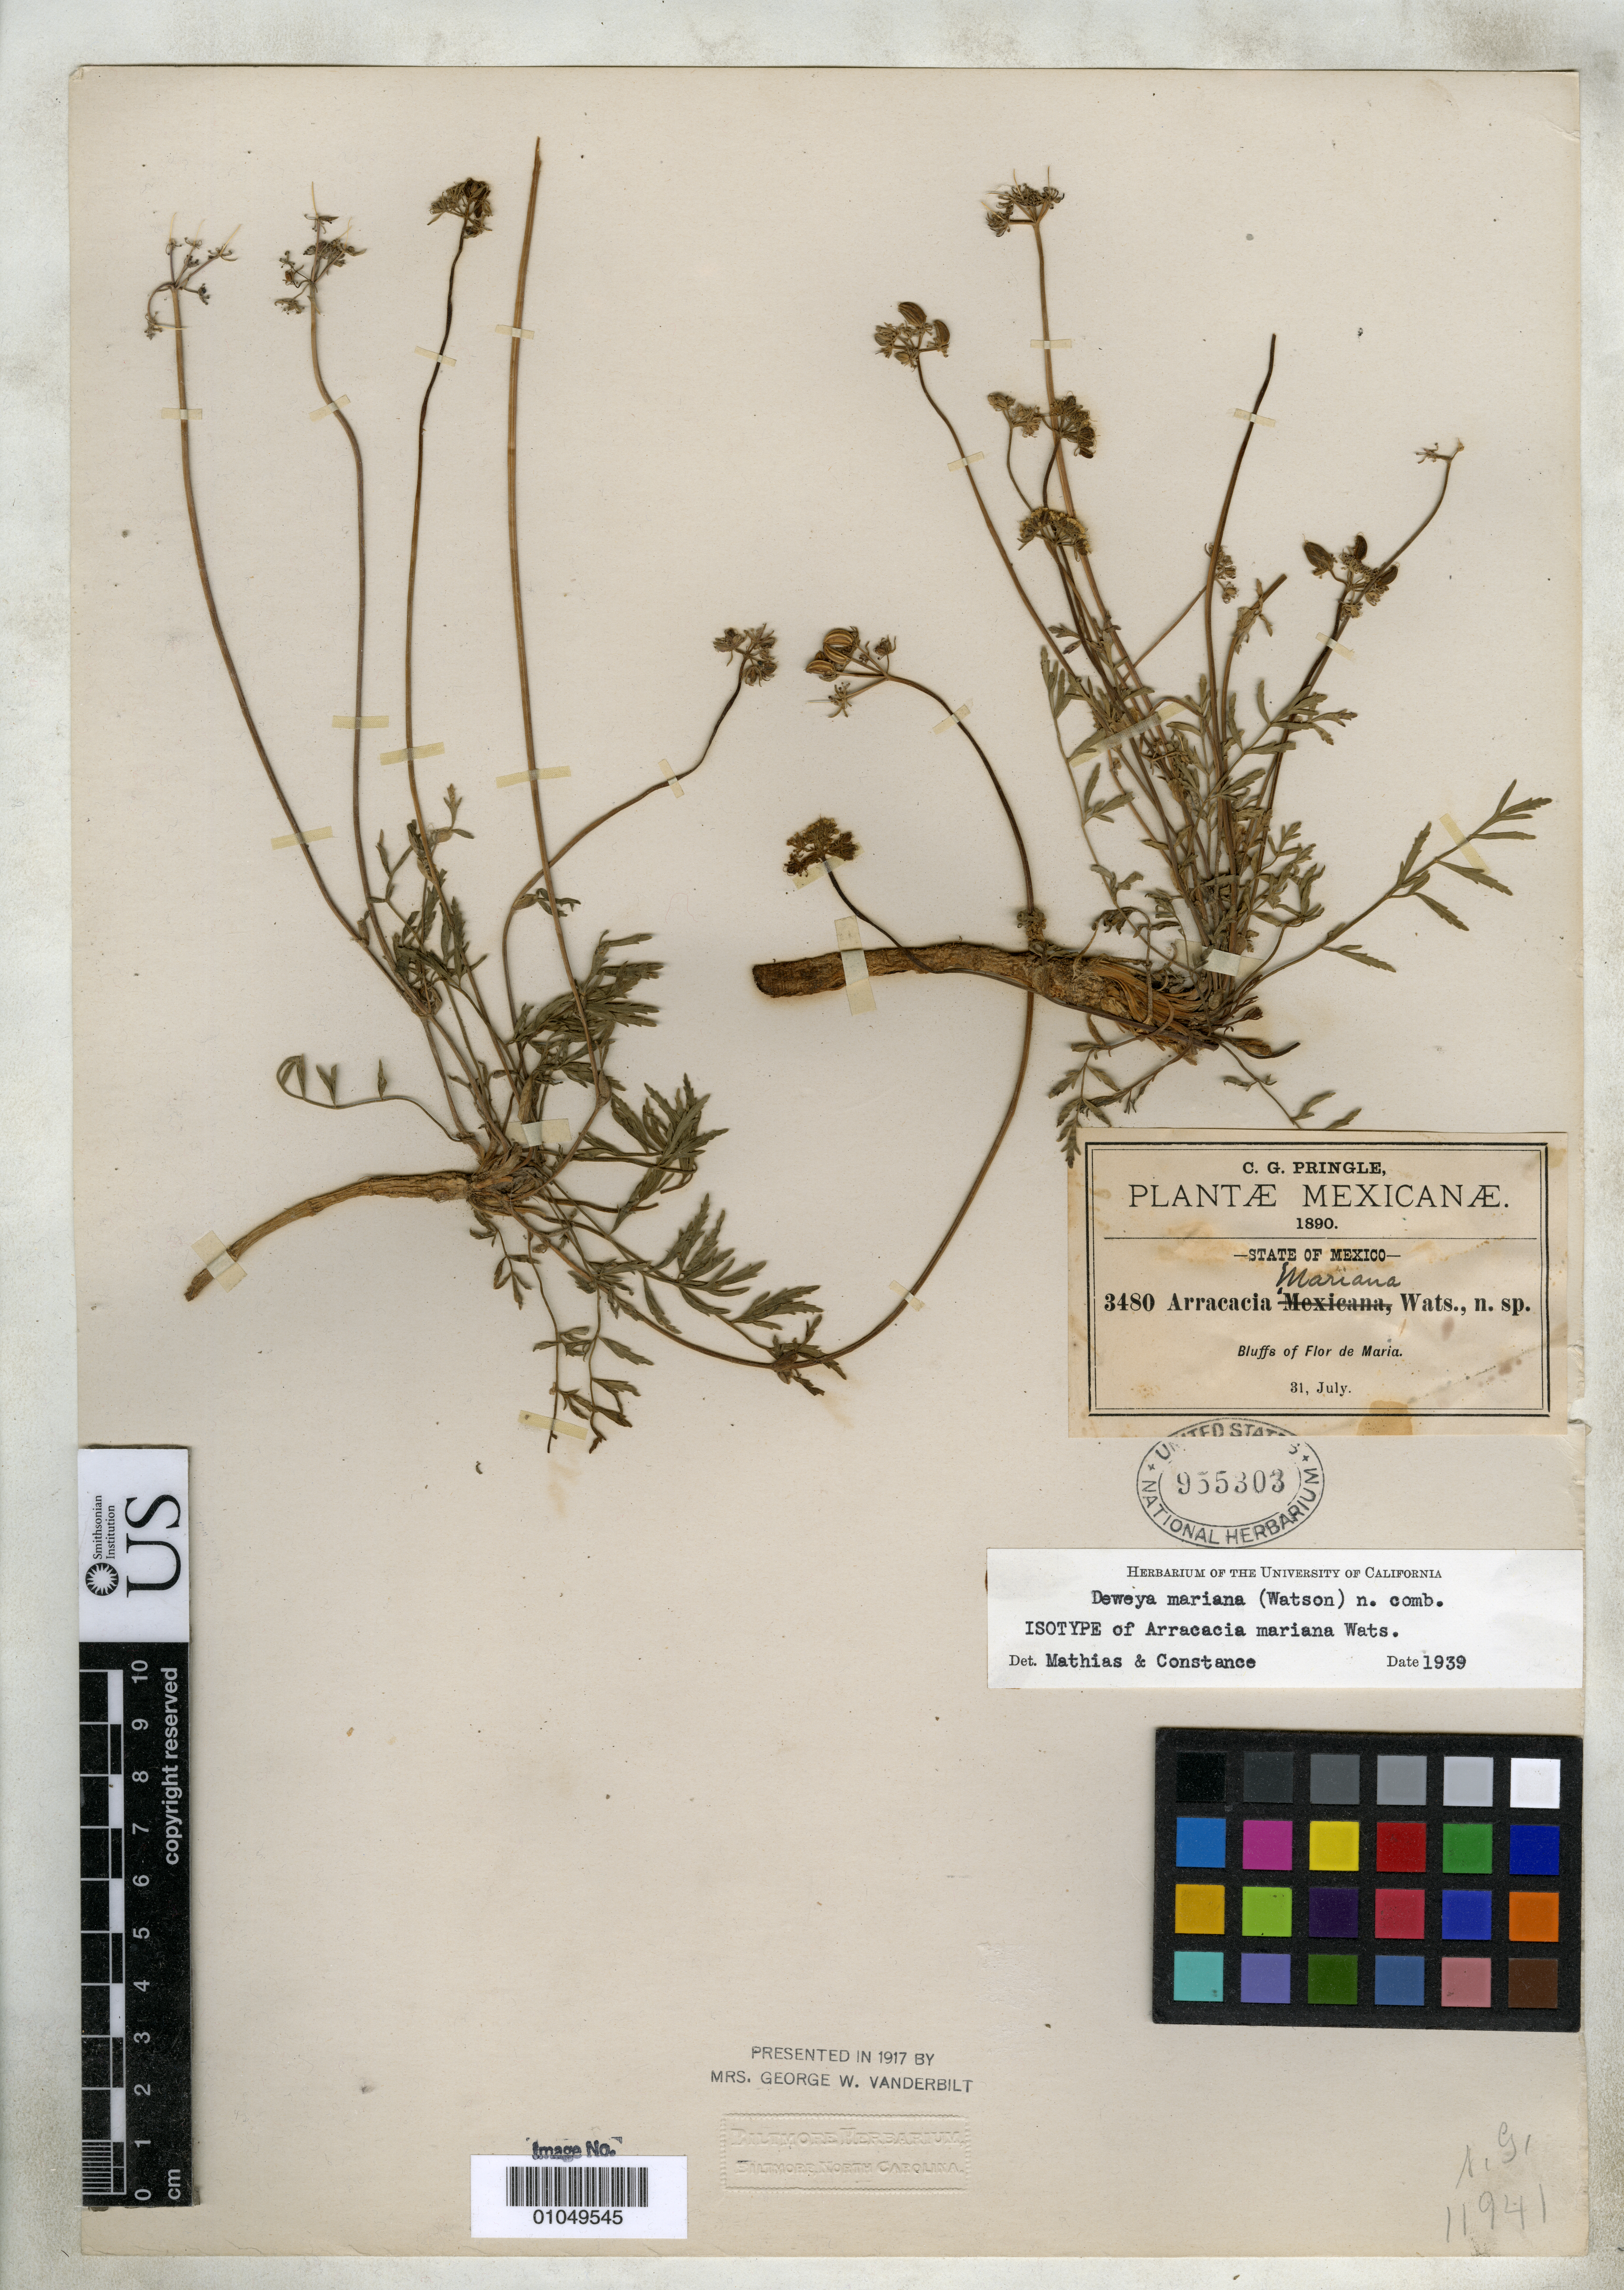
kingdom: Plantae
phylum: Tracheophyta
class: Magnoliopsida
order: Apiales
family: Apiaceae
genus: Arracacia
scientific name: Arracacia mariana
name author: S. Watson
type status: Isotype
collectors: C. G. Pringle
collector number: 3480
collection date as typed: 31 Jul 1890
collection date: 1890-07-31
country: Mexico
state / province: México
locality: Bluffs of Flor de Maria.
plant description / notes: Annotated by Mathias & Constance (1939) as "Deweya mariana (Watson) n. comb.", name apparently never published.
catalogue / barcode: US 955303